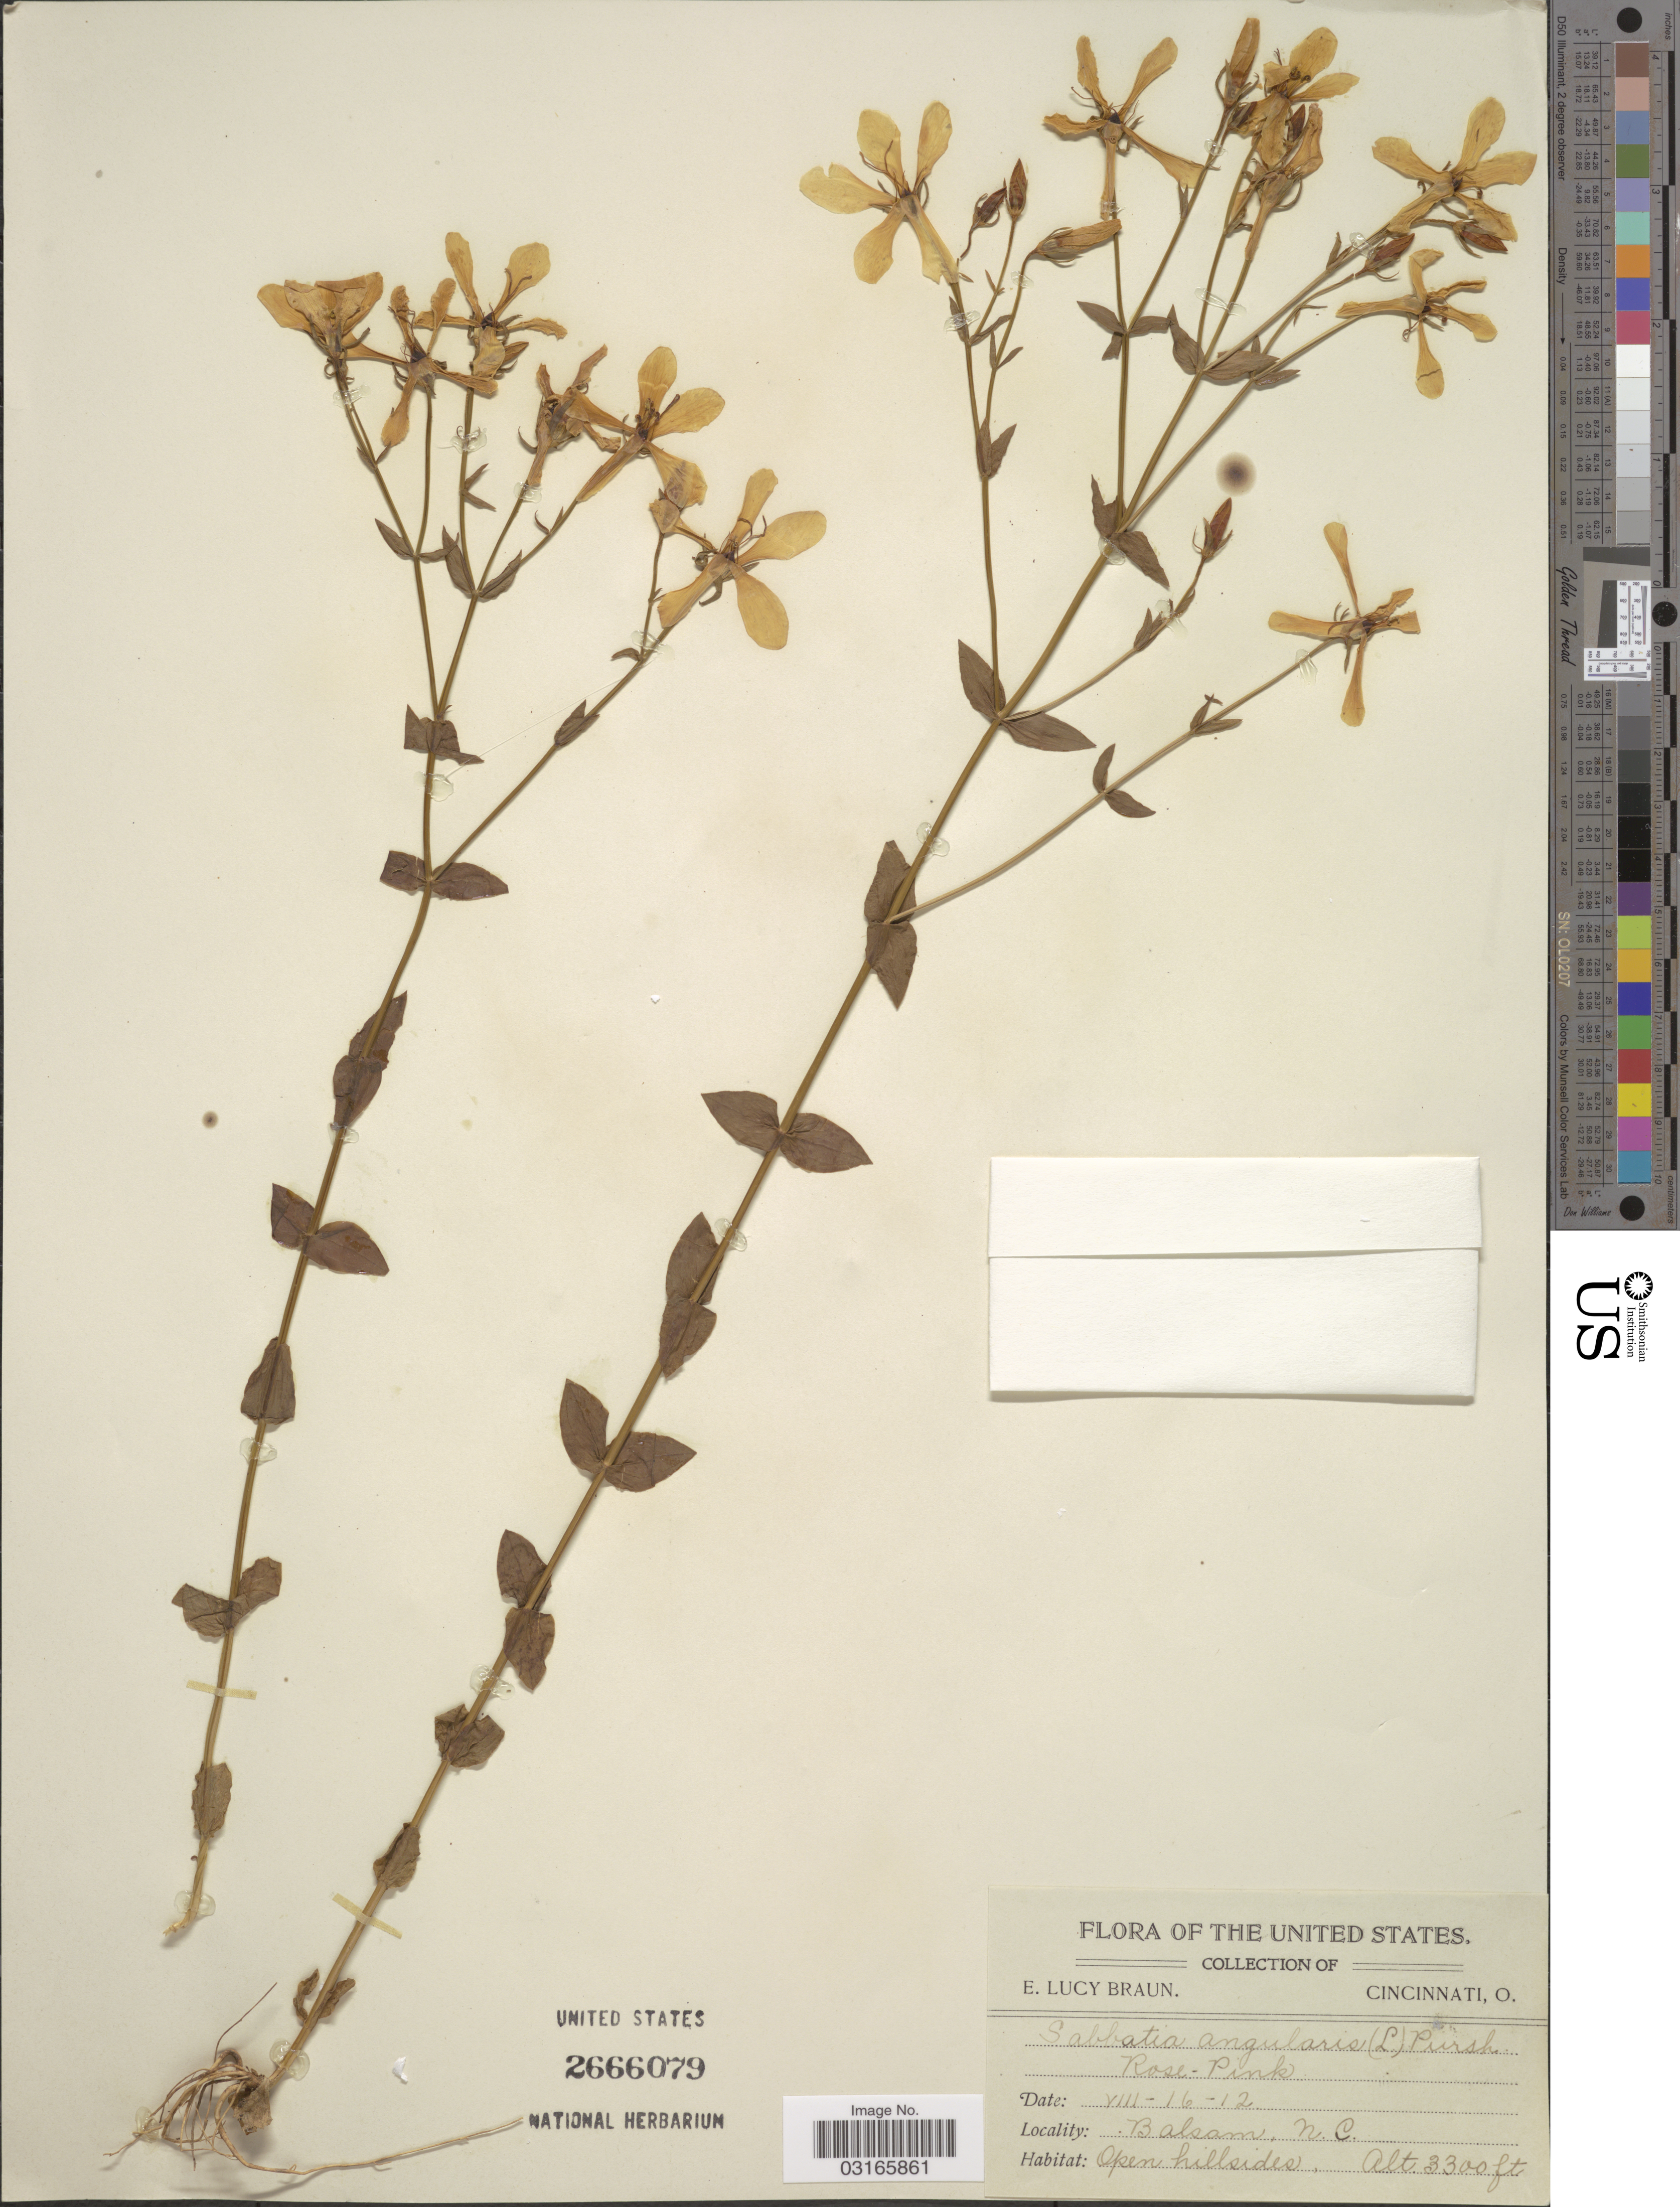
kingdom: Plantae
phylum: Tracheophyta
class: Magnoliopsida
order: Gentianales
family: Gentianaceae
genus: Sabatia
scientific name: Sabatia angularis (L.) Pursh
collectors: E. Braun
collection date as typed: Transcribed d/m/y: 16/8/12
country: United States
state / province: North Carolina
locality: Balsam.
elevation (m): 1006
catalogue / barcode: US 2666079